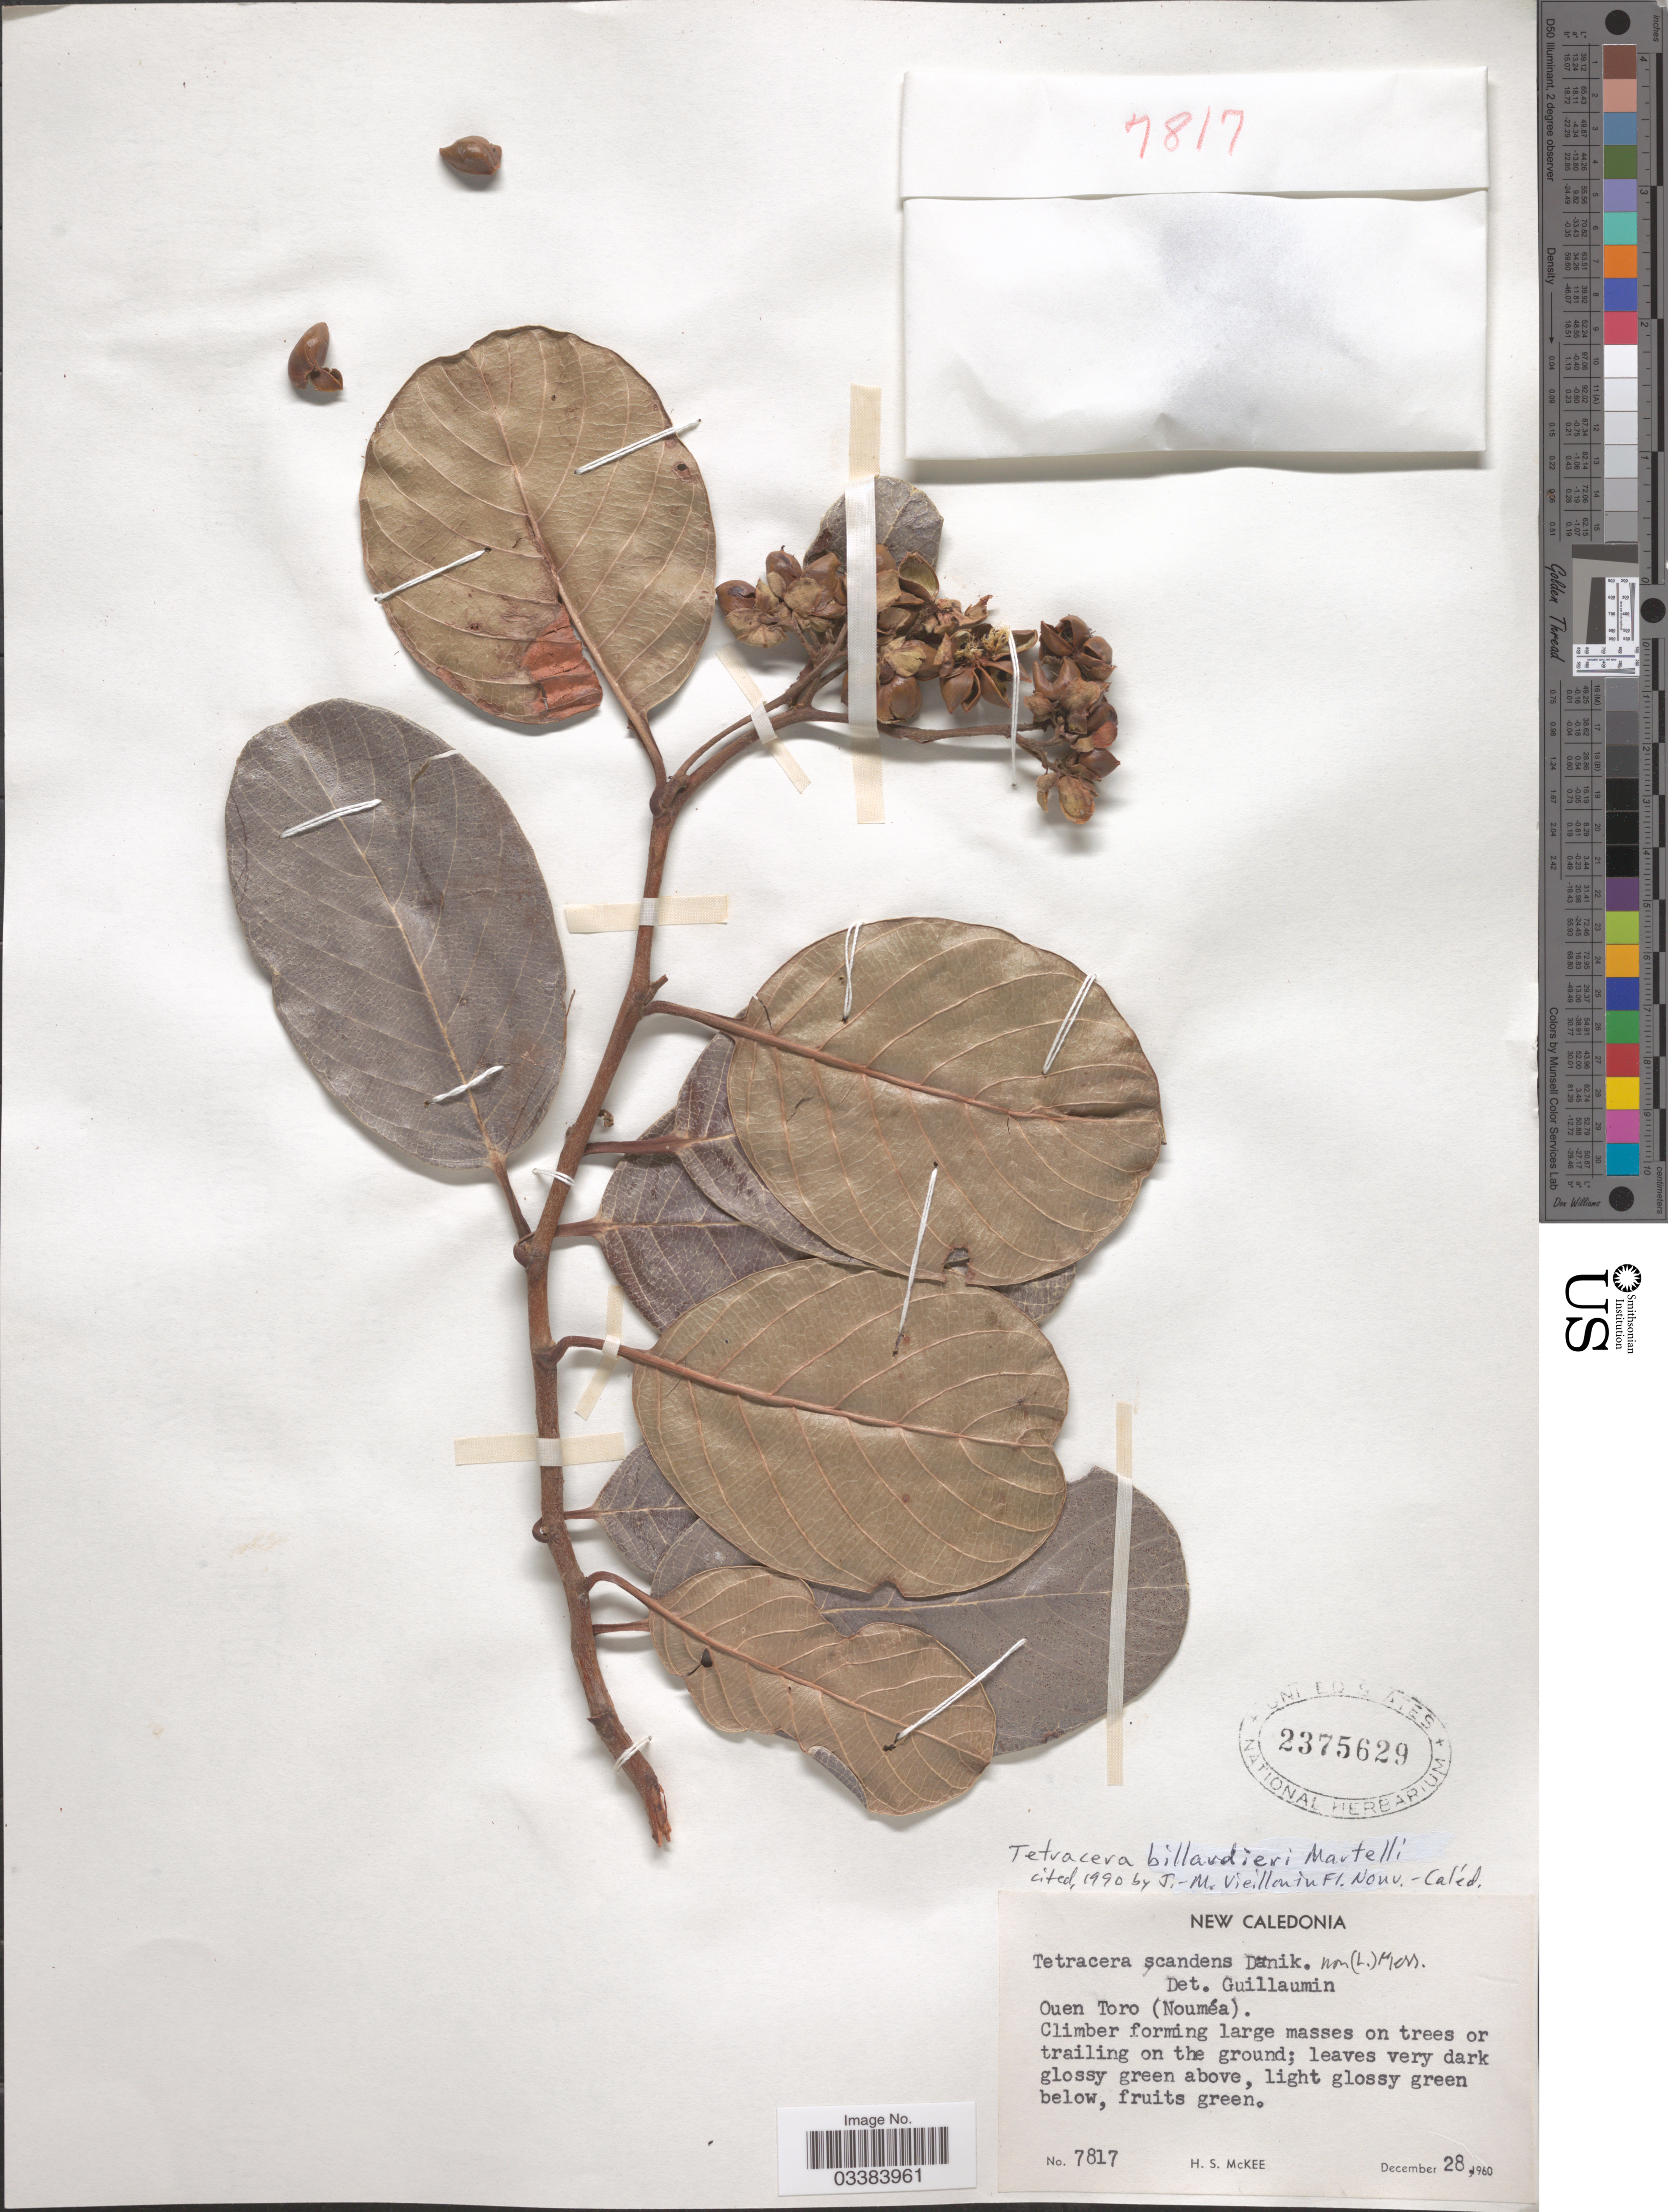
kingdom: Plantae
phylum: Tracheophyta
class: Magnoliopsida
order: Dilleniales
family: Dilleniaceae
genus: Tetracera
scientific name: Tetracera billardieri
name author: Martelli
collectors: H. S. McKee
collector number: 7817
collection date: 1960-12-28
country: New Caledonia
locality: Ouen Toro (Nouméa).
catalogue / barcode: US 2375629